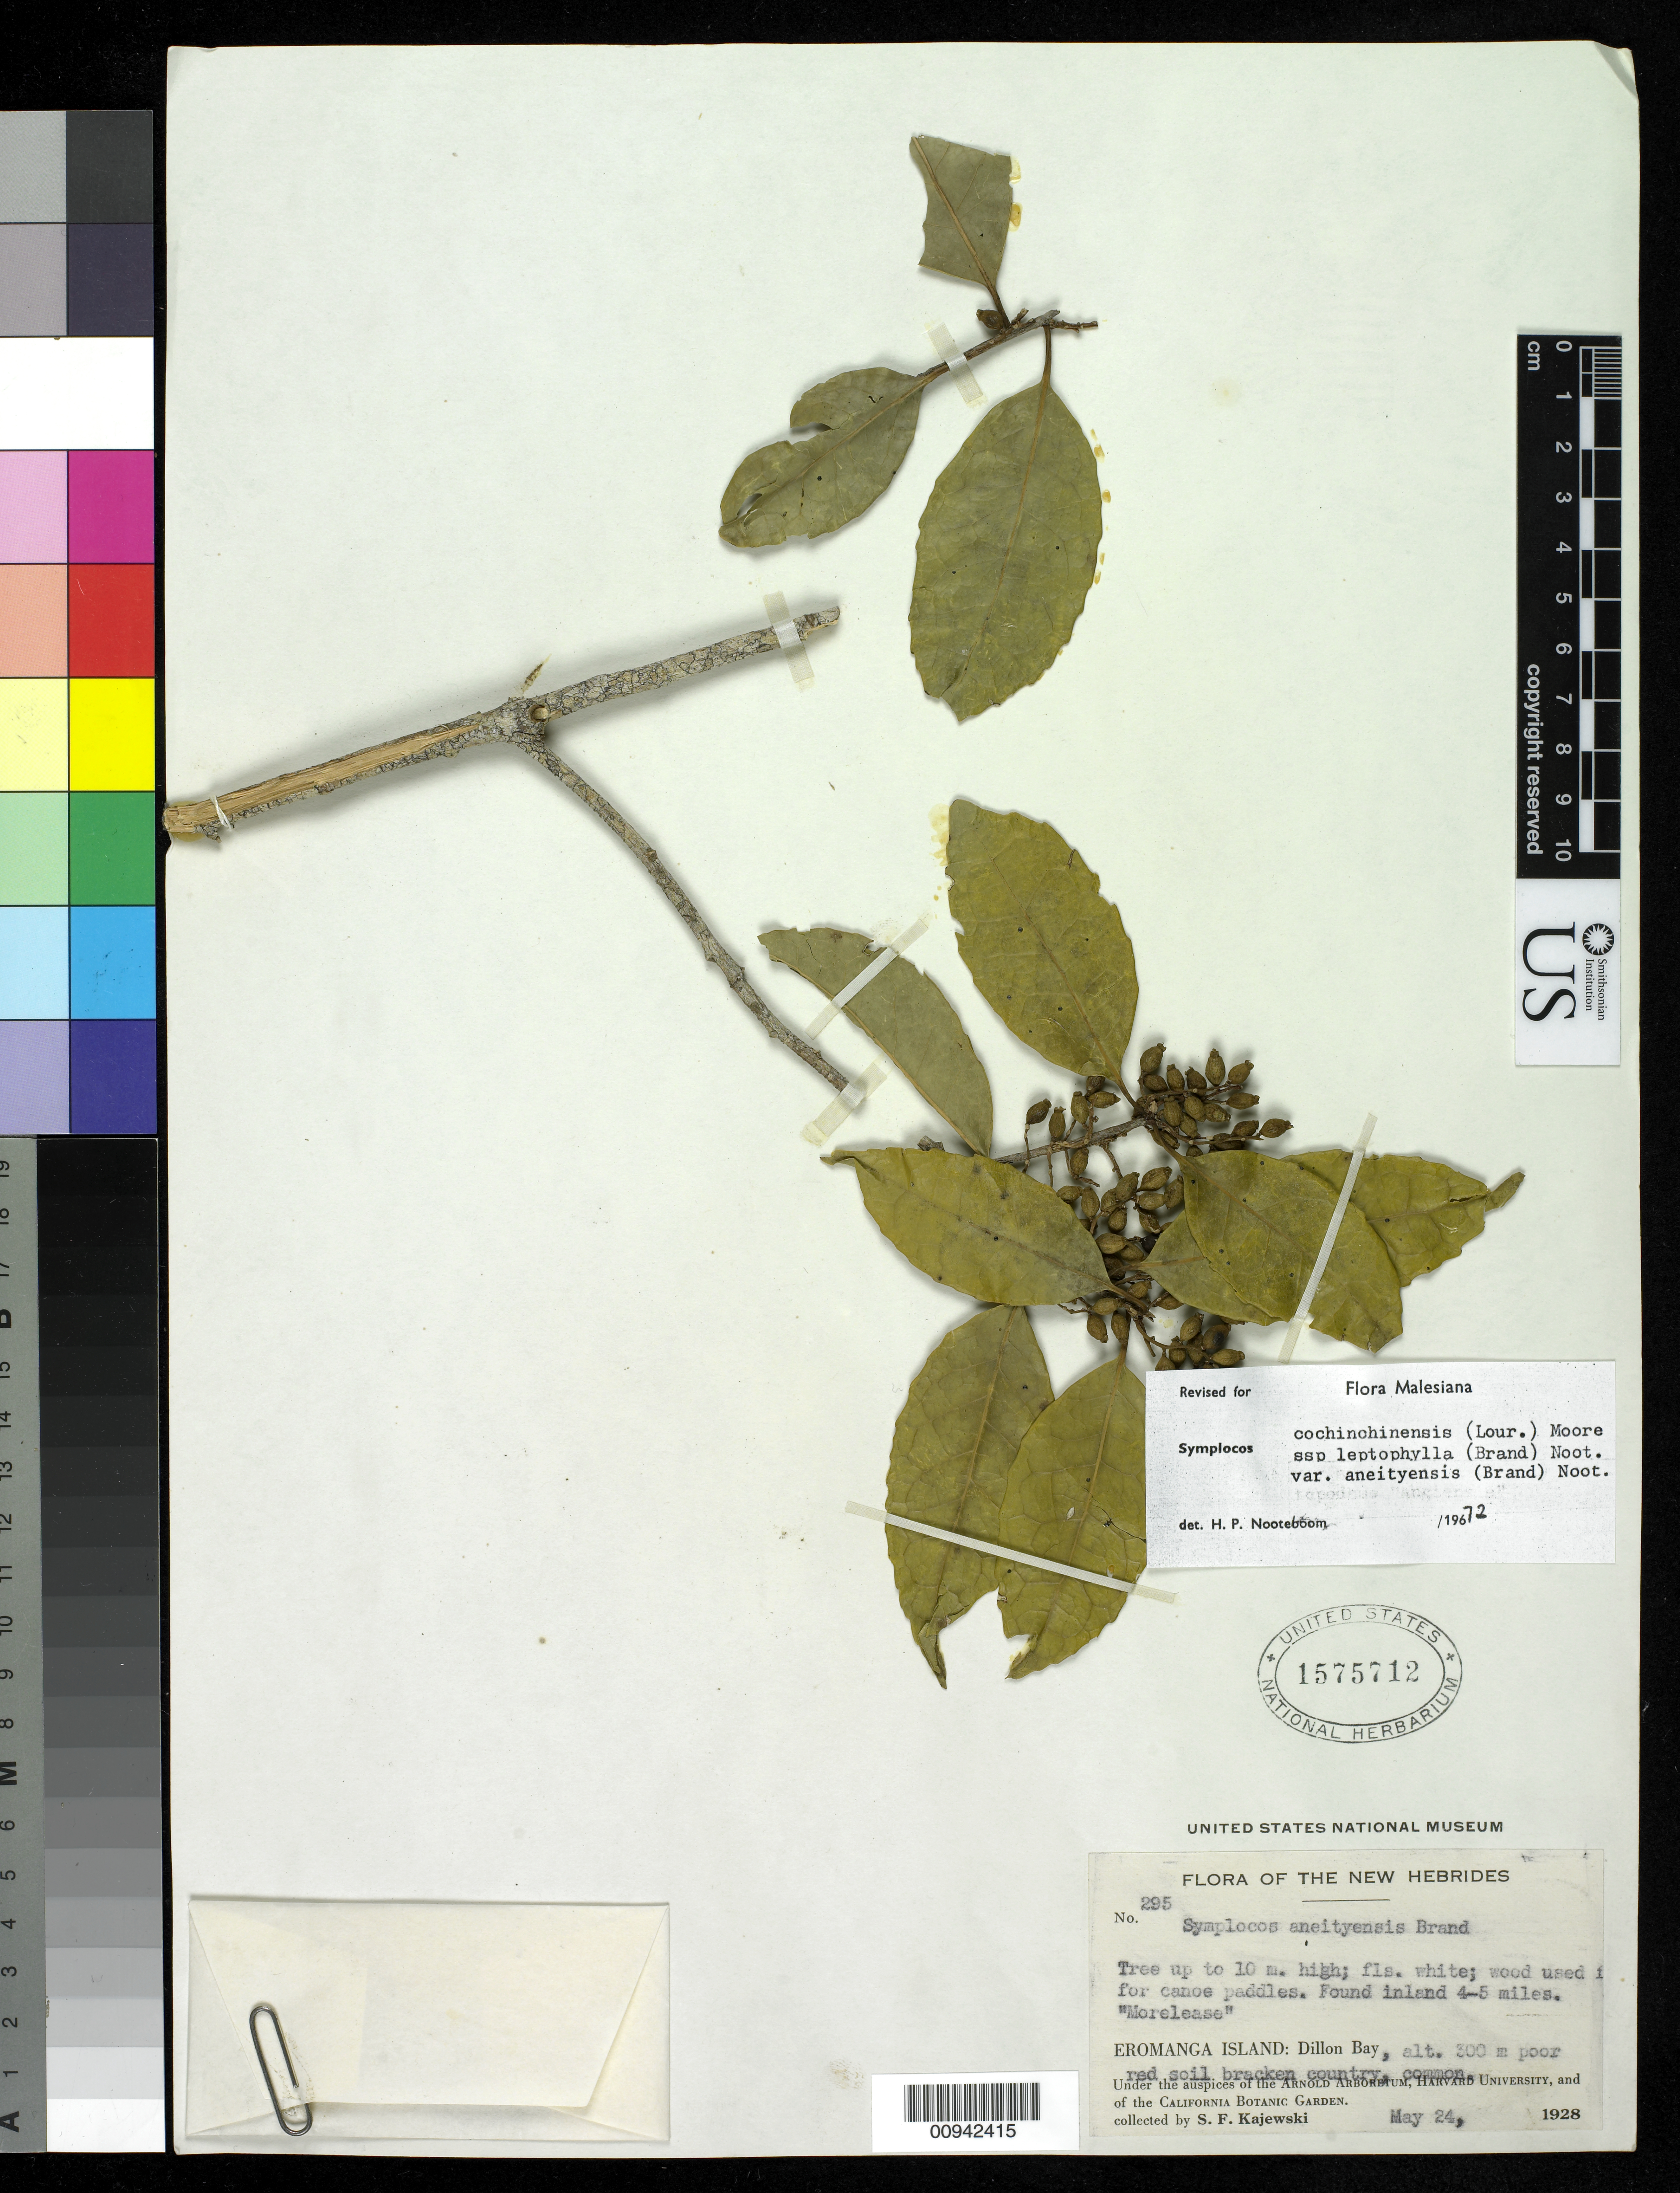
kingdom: Plantae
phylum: Tracheophyta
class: Magnoliopsida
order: Ericales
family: Symplocaceae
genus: Symplocos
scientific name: Symplocos cochinchinensis var. aneityensis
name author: (Brand) Noot.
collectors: S. Kajewski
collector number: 295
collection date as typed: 24 May 1927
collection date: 1927-05-24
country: Vanuatu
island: Erromango [Eromanga]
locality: Dillon Bay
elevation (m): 300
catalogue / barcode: US 1575712